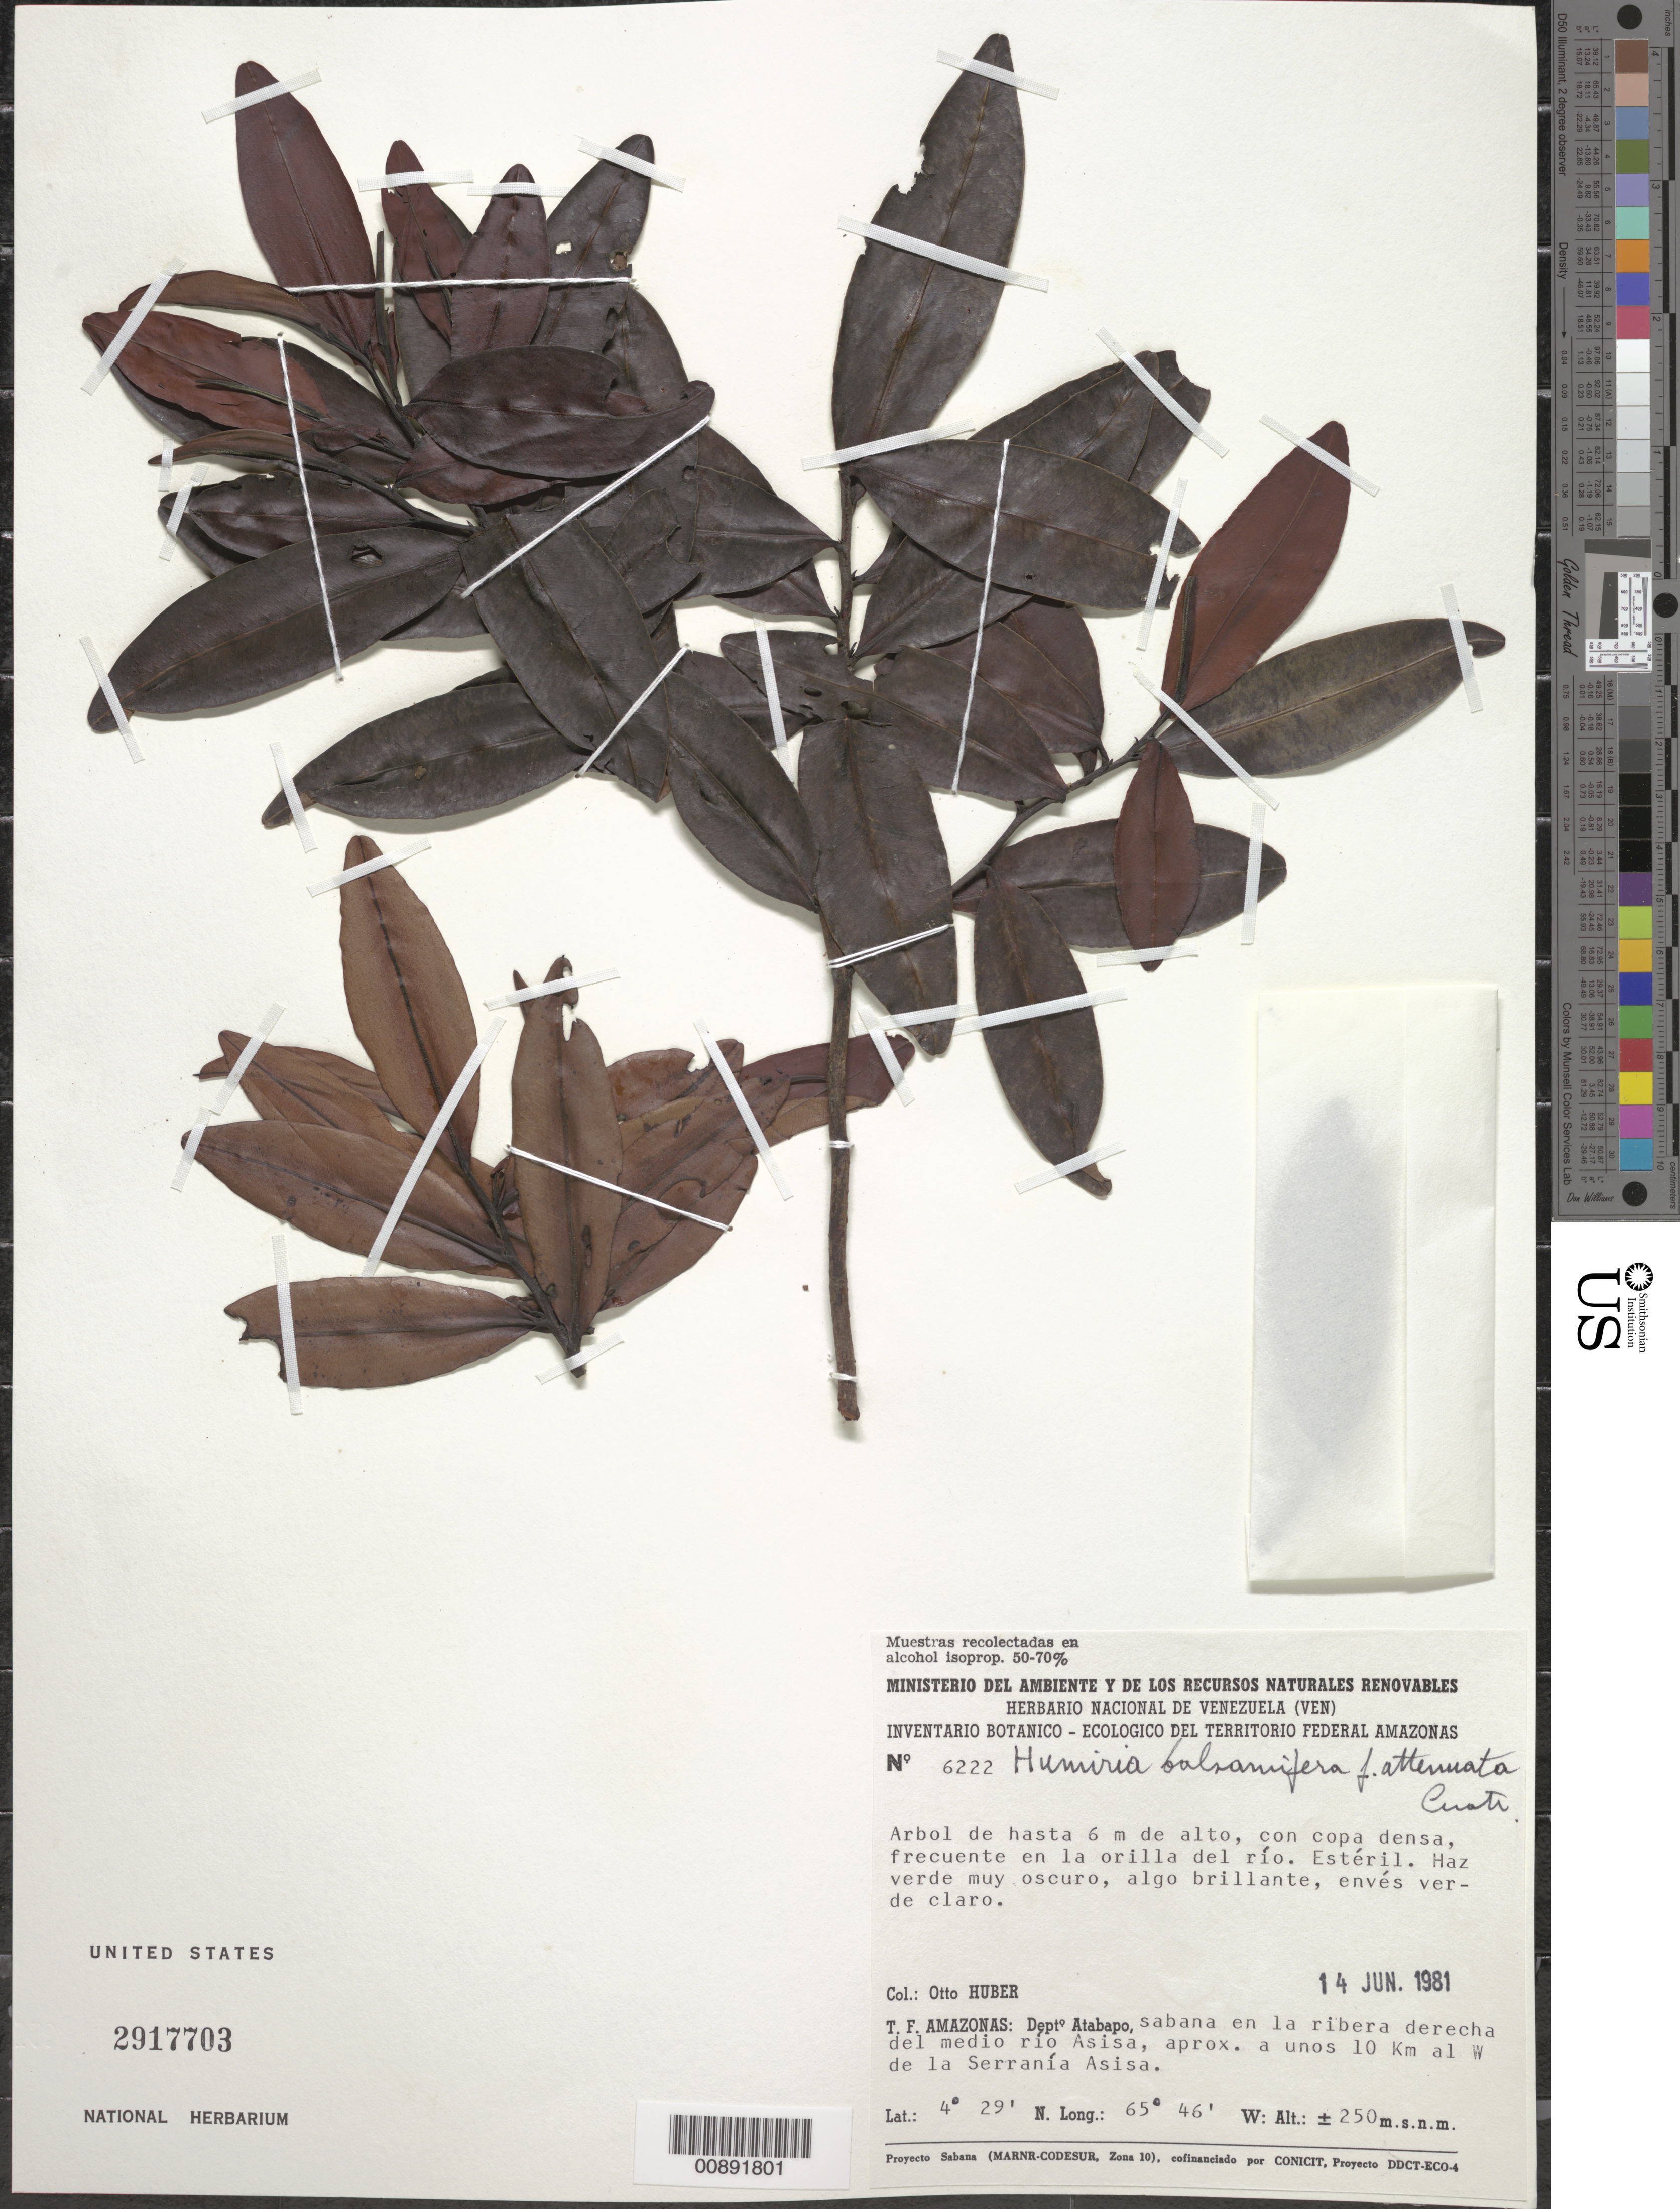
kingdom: Plantae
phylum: Tracheophyta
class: Magnoliopsida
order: Malpighiales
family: Humiriaceae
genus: Humiria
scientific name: Humiria balsamifera f. attenuata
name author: Cuatrec.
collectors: O. Huber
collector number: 6222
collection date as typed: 14-Jun-81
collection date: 1981-06-14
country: Venezuela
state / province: Amazonas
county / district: Atabapo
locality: Río Asisa, 10 km W de la Serrania Asisa; en la ribera derecha del medio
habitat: Sabana; en la orilla del rio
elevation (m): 250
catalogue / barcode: US 2917703